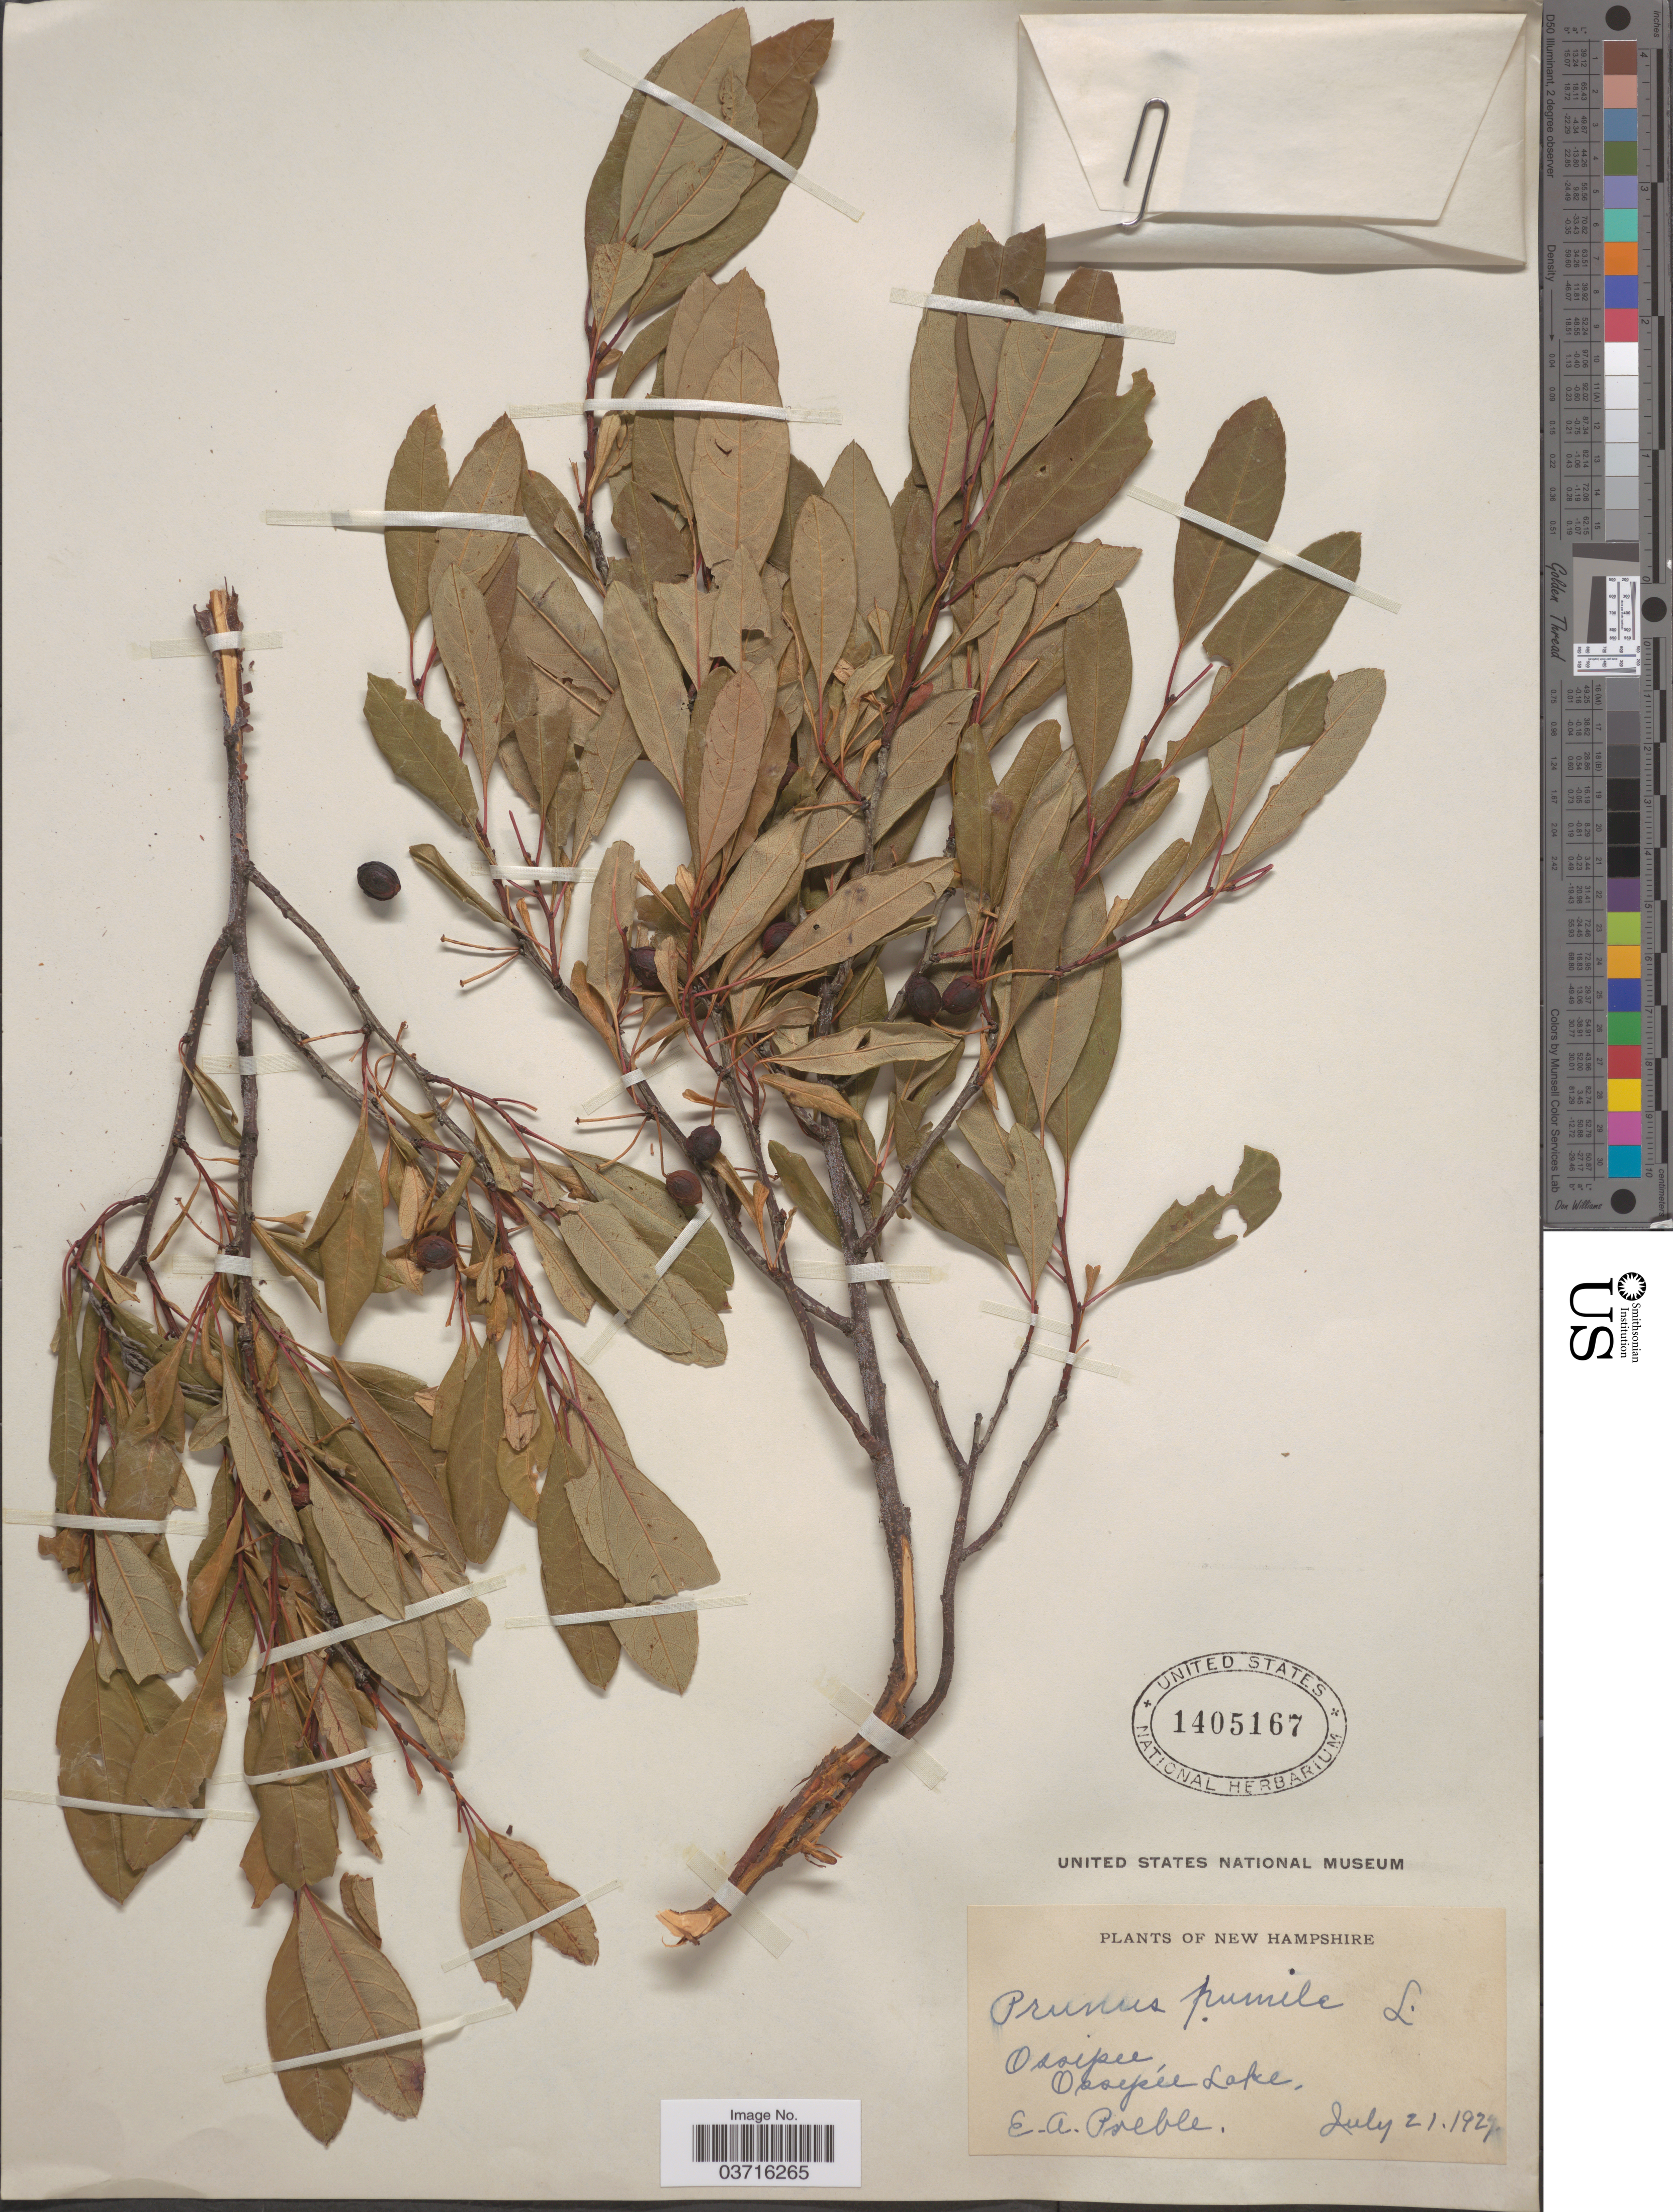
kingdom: Plantae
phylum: Tracheophyta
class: Magnoliopsida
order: Rosales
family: Rosaceae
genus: Prunus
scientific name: Prunus pumila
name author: L.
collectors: E. Preble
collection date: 1927-07-21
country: United States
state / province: New Hampshire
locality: Ossipee. Ossipee Lake.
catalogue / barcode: US 1405167